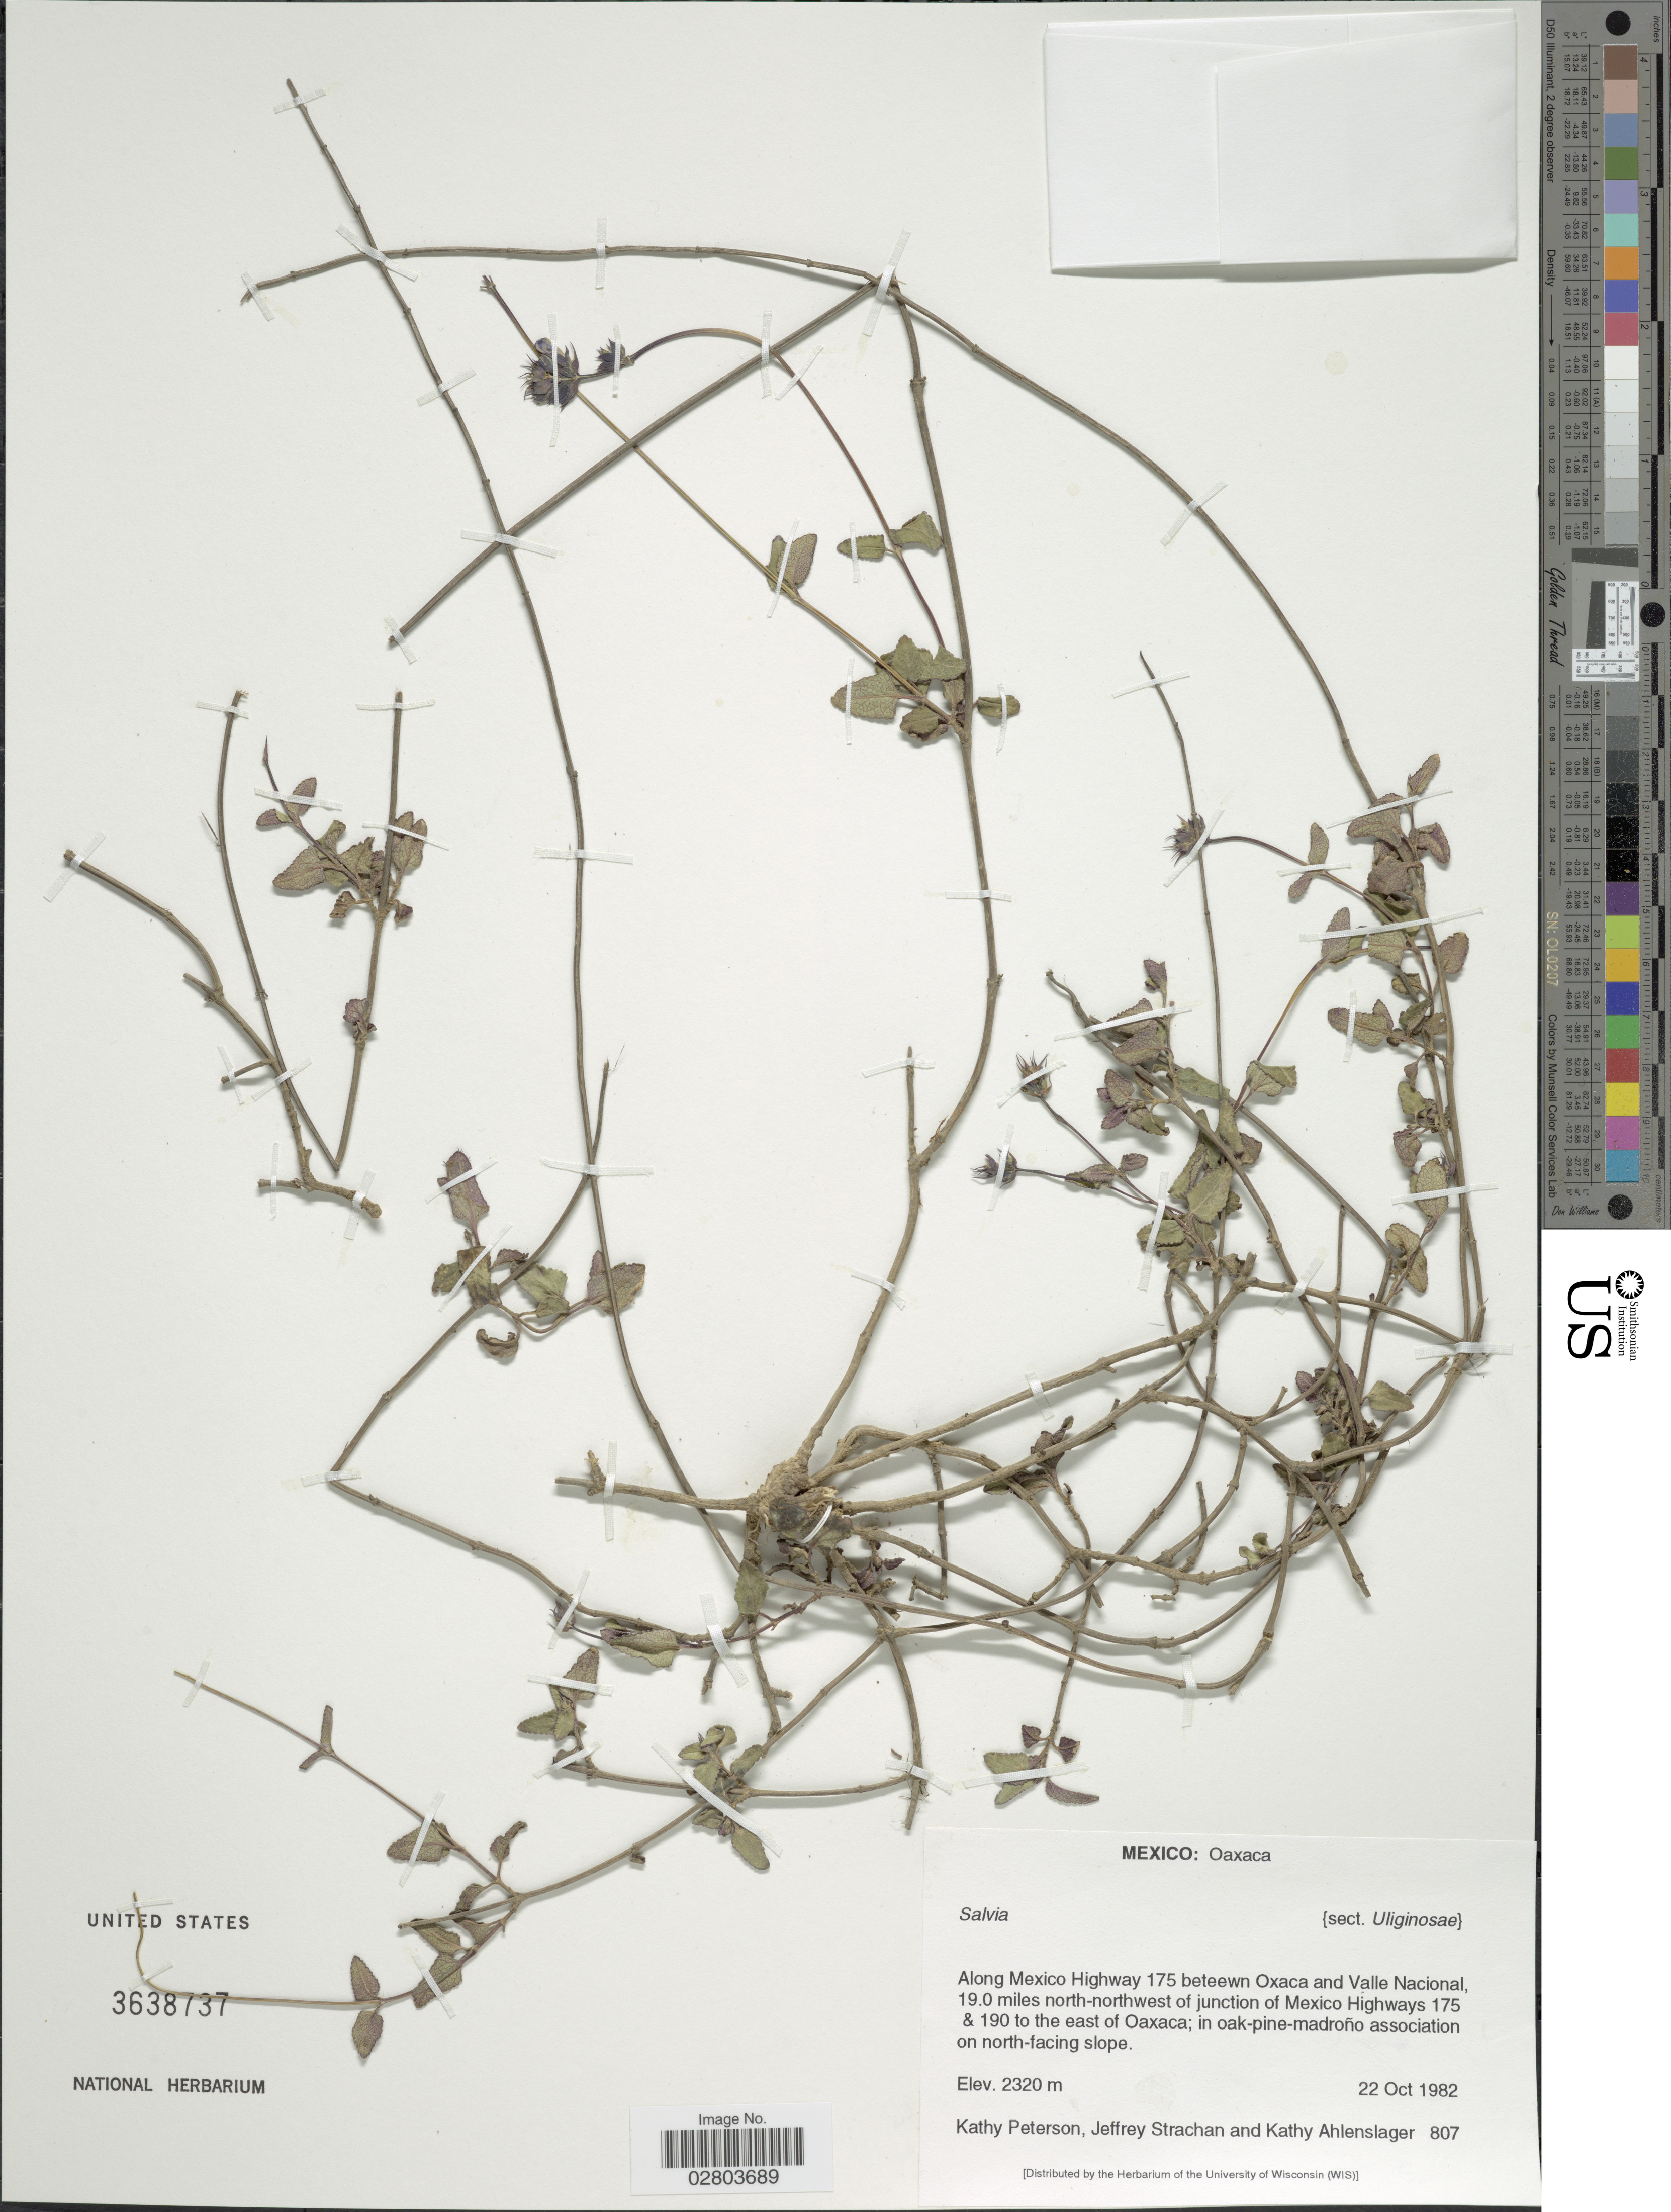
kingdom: Plantae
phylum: Tracheophyta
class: Magnoliopsida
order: Lamiales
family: Lamiaceae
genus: Salvia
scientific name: Salvia sp.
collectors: K. Peterson, J. Strachan & K. Ahlenslager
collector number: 807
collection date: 1982-10-22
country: Mexico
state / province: Oaxaca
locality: Along Mexico Highway 175 between Oaxaca and Valle Nacional, 19.0 miles north-northwest of junction of Mexico Highways 175 & 190 to the east of Oaxaca; in oak-pine-madroño association on north-facing slope.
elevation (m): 2320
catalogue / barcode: US 3638737